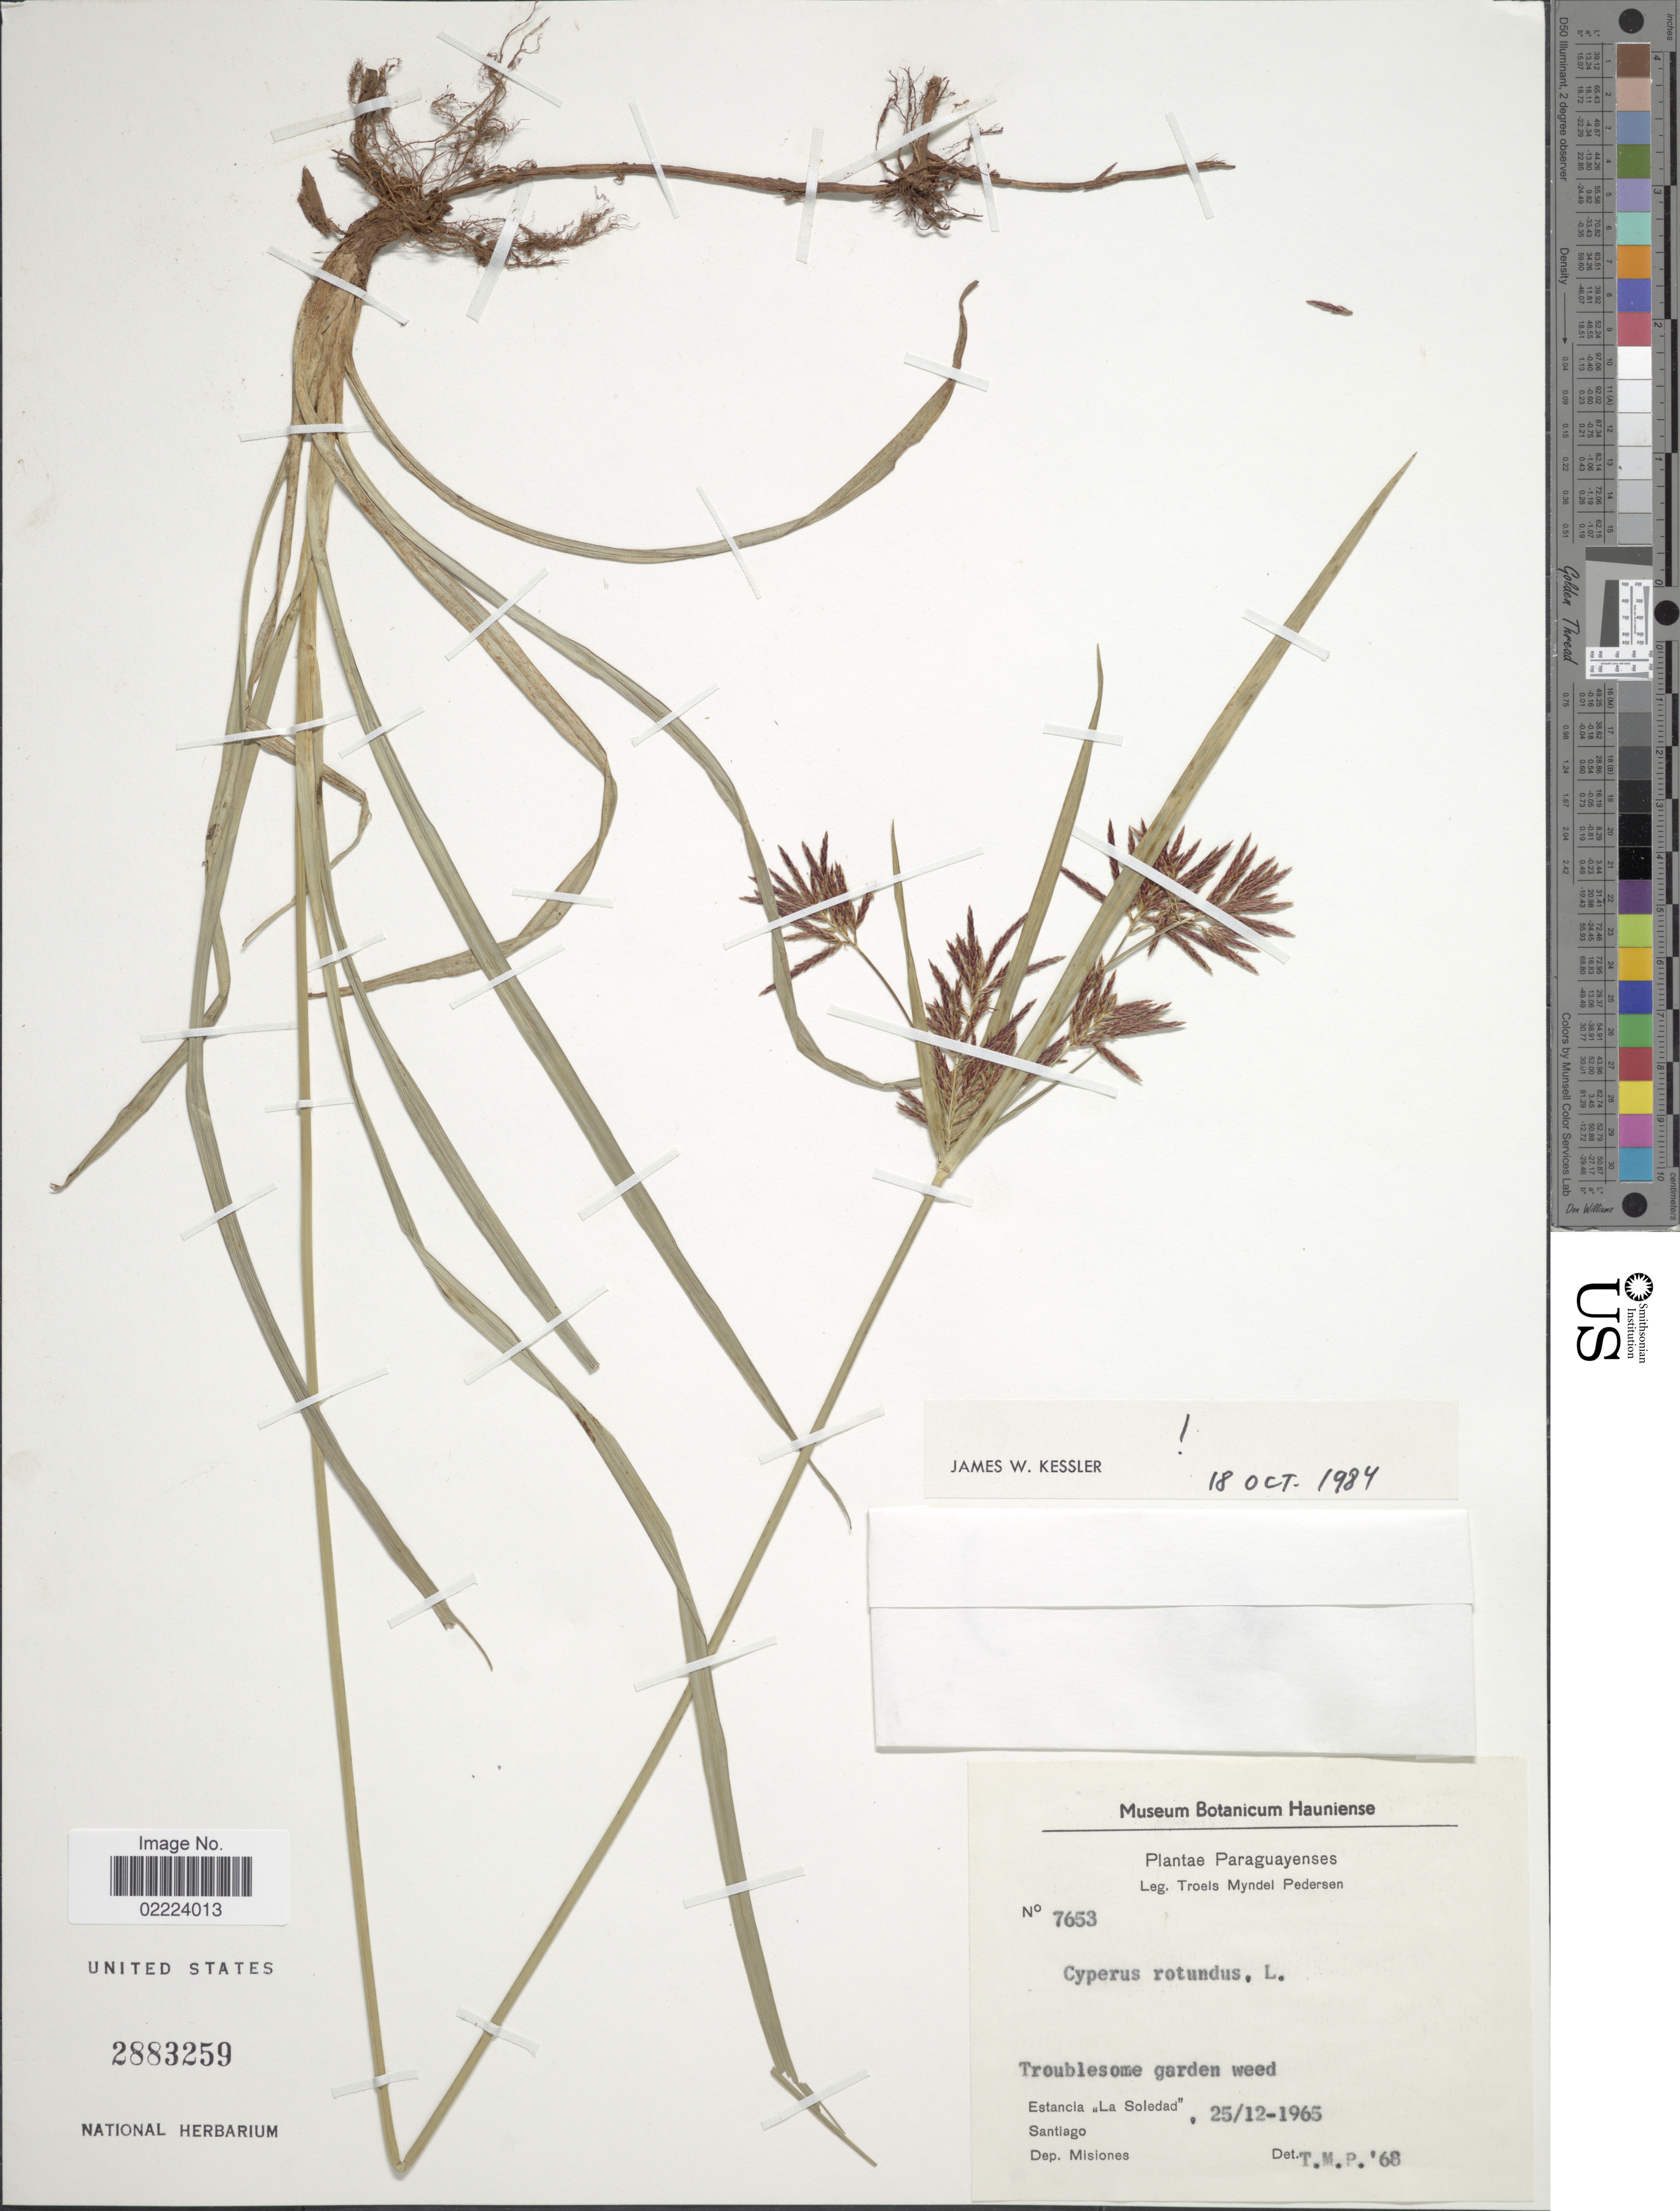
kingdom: Plantae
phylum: Tracheophyta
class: Liliopsida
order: Poales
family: Cyperaceae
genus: Cyperus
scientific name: Cyperus rotundus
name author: L.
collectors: T. Pederson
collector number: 7653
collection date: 1965-12-25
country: Paraguay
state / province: Misiones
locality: Estancia "La Soledad", Santiago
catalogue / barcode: US 2883259